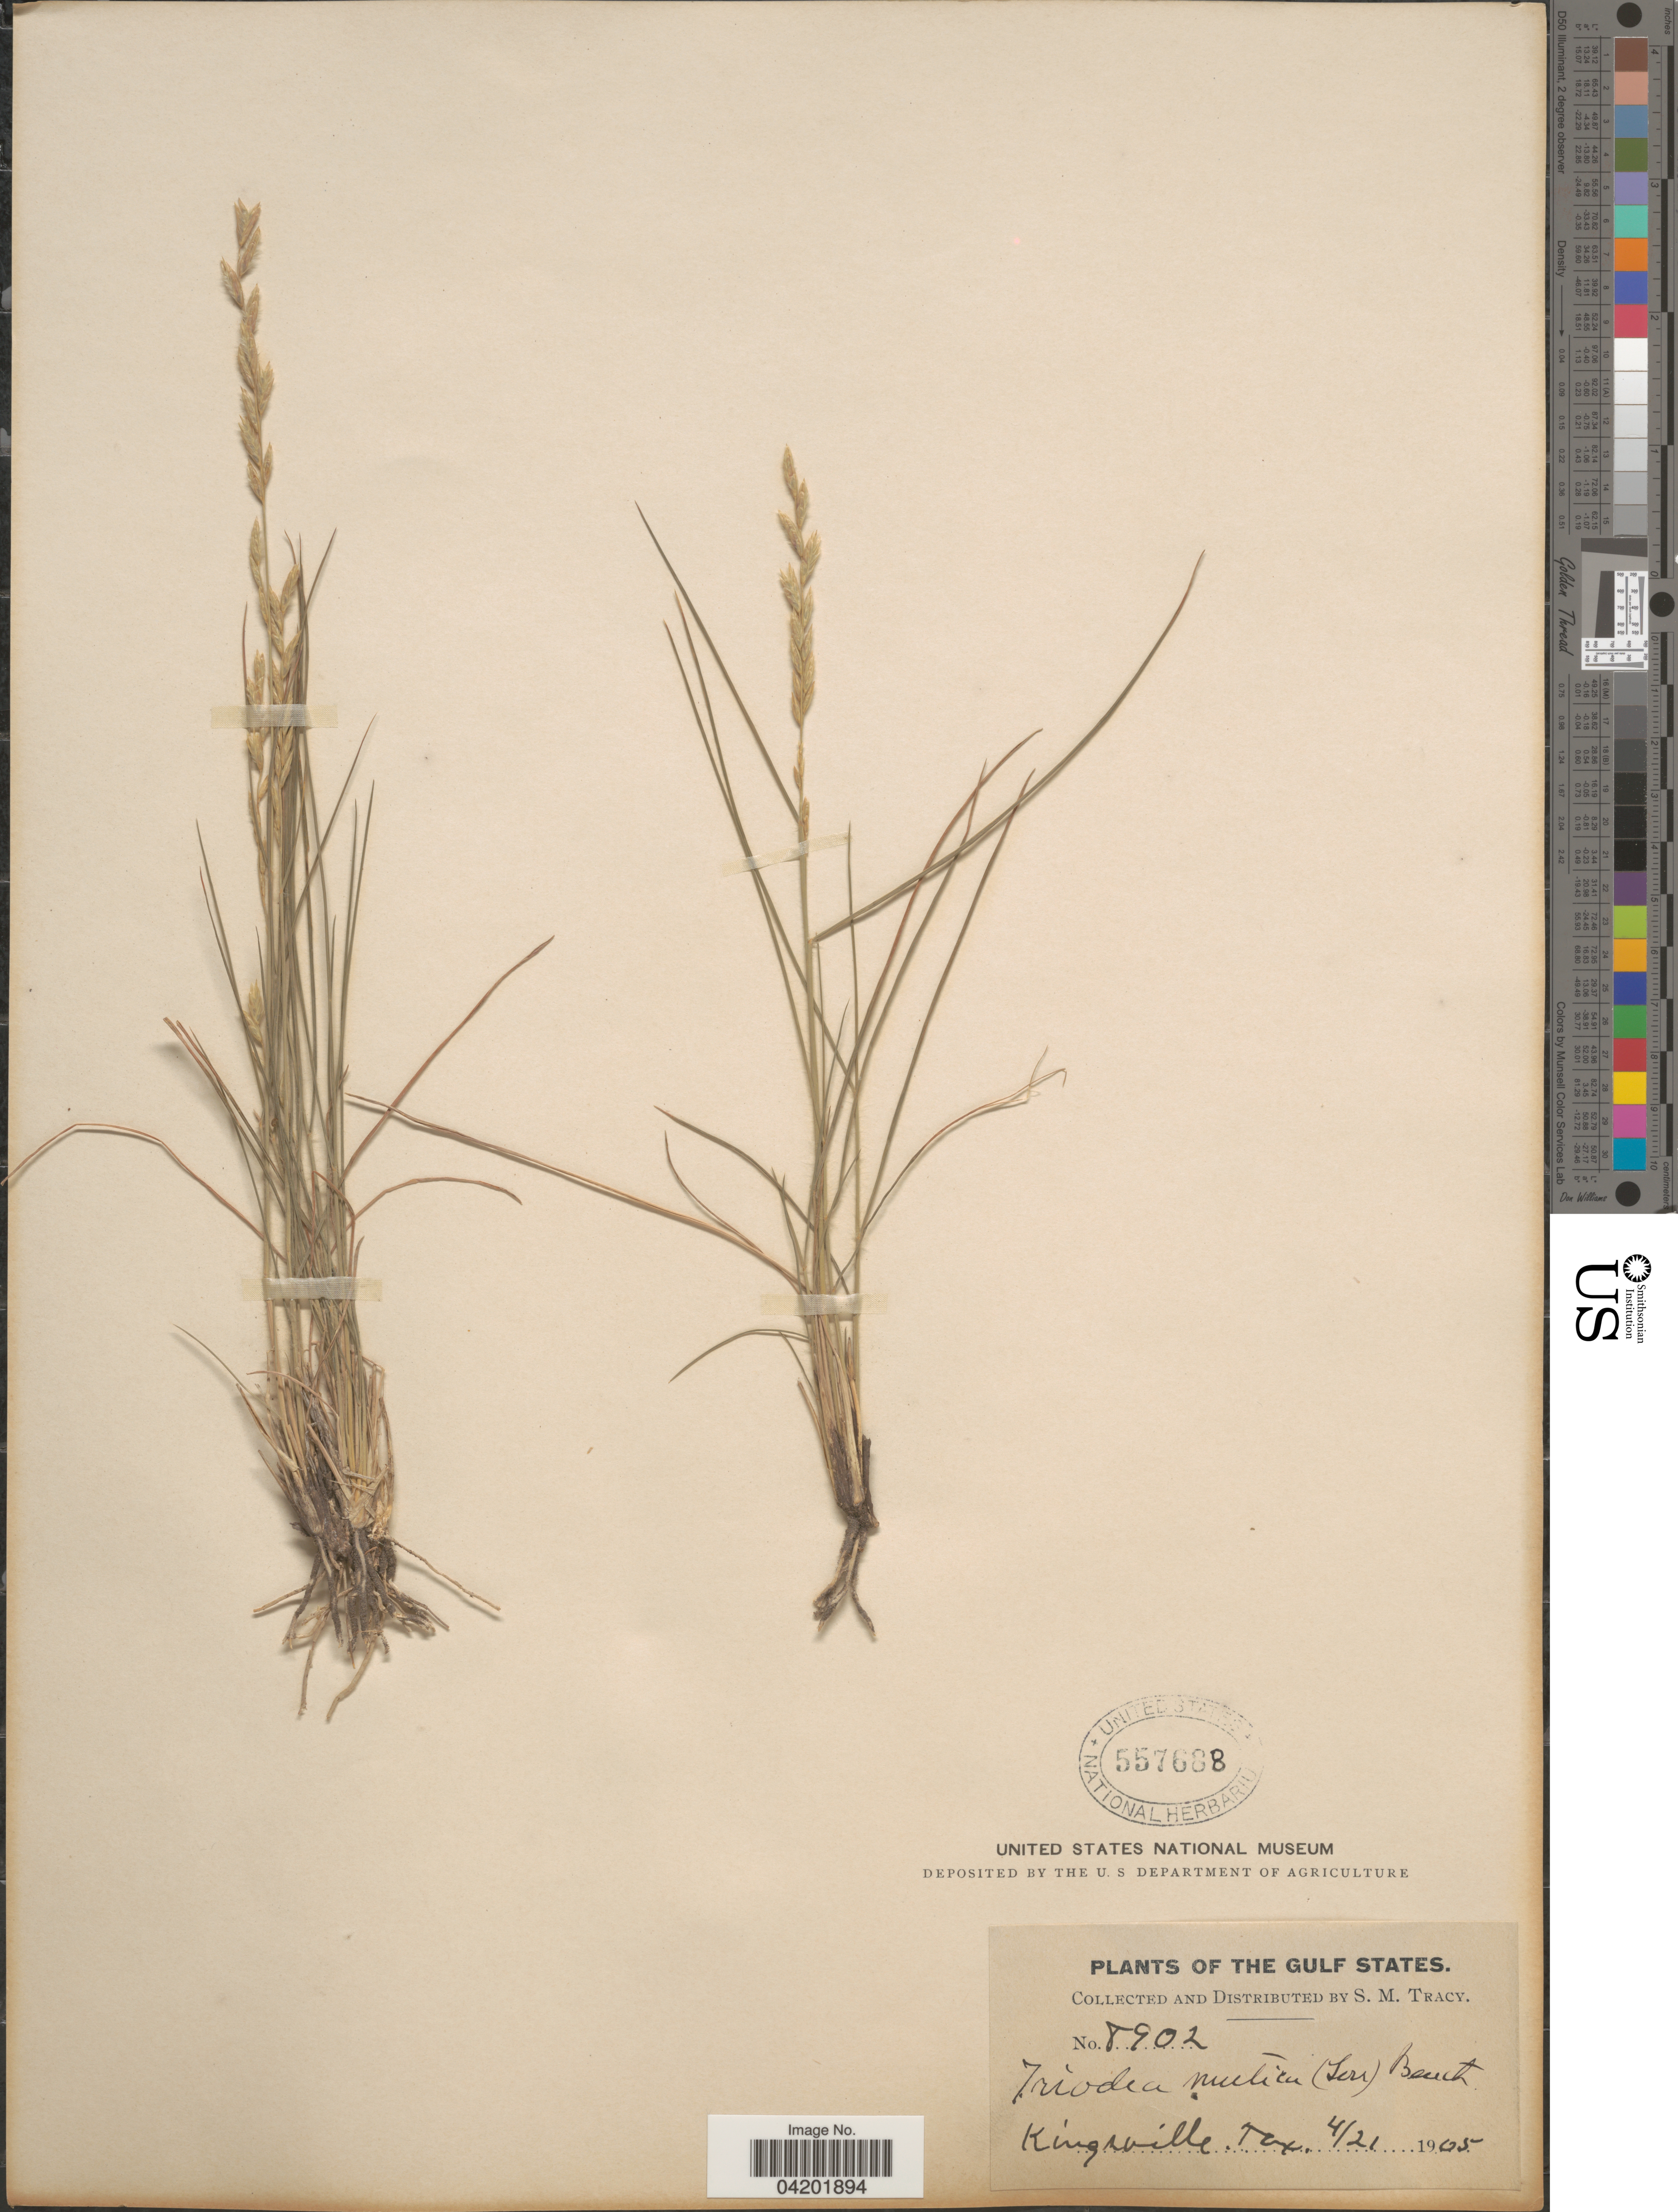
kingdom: Plantae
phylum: Tracheophyta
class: Liliopsida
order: Poales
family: Poaceae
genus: Tridentopsis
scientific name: Tridentopsis mutica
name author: (Torr.) P.M. Peterson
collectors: S. M. Tracy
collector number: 8902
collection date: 1905-04-21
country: United States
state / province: Texas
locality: The Gulf States. Kingsville.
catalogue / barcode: US 557688